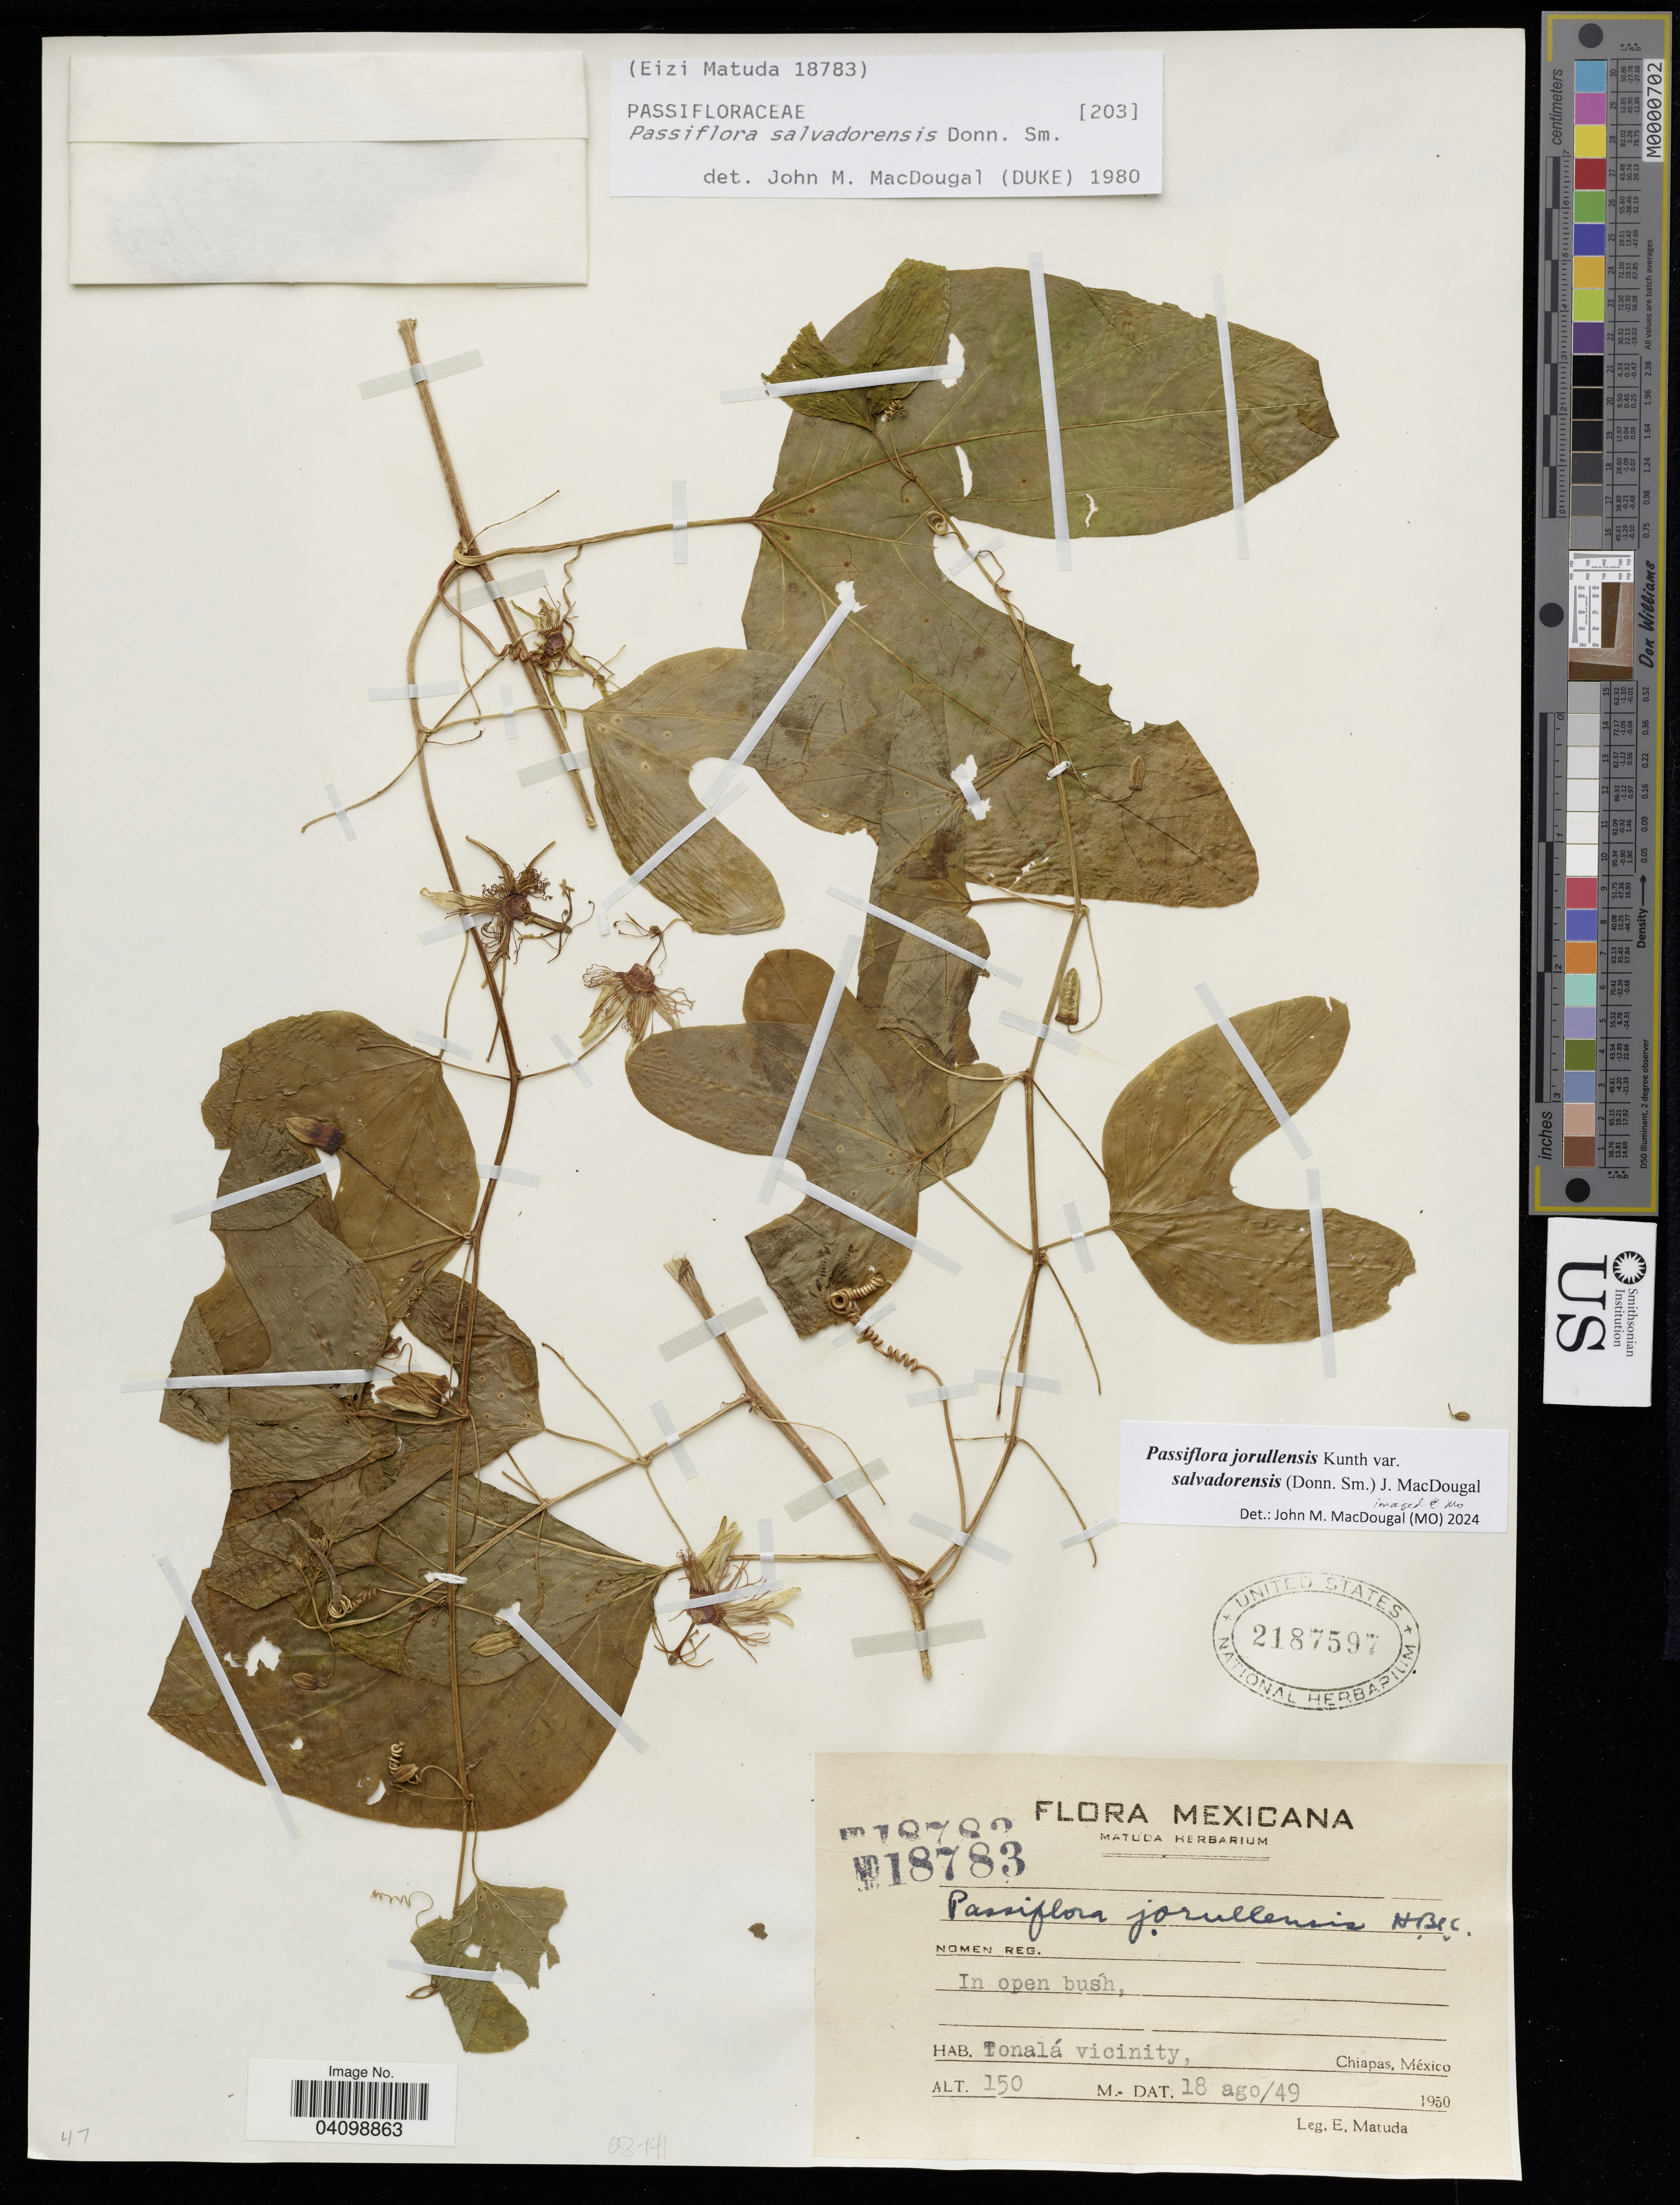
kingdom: Plantae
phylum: Tracheophyta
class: Magnoliopsida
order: Malpighiales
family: Passifloraceae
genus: Passiflora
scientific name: Passiflora jorullensis var. salvadorensis (Donn.Sm.) J.M.MacDougal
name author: Kunth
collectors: E. Matuda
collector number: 18783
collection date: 1949-08-18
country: Mexico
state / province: México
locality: Tonalá vicinity. Chiapas.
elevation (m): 150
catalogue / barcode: US 2187597